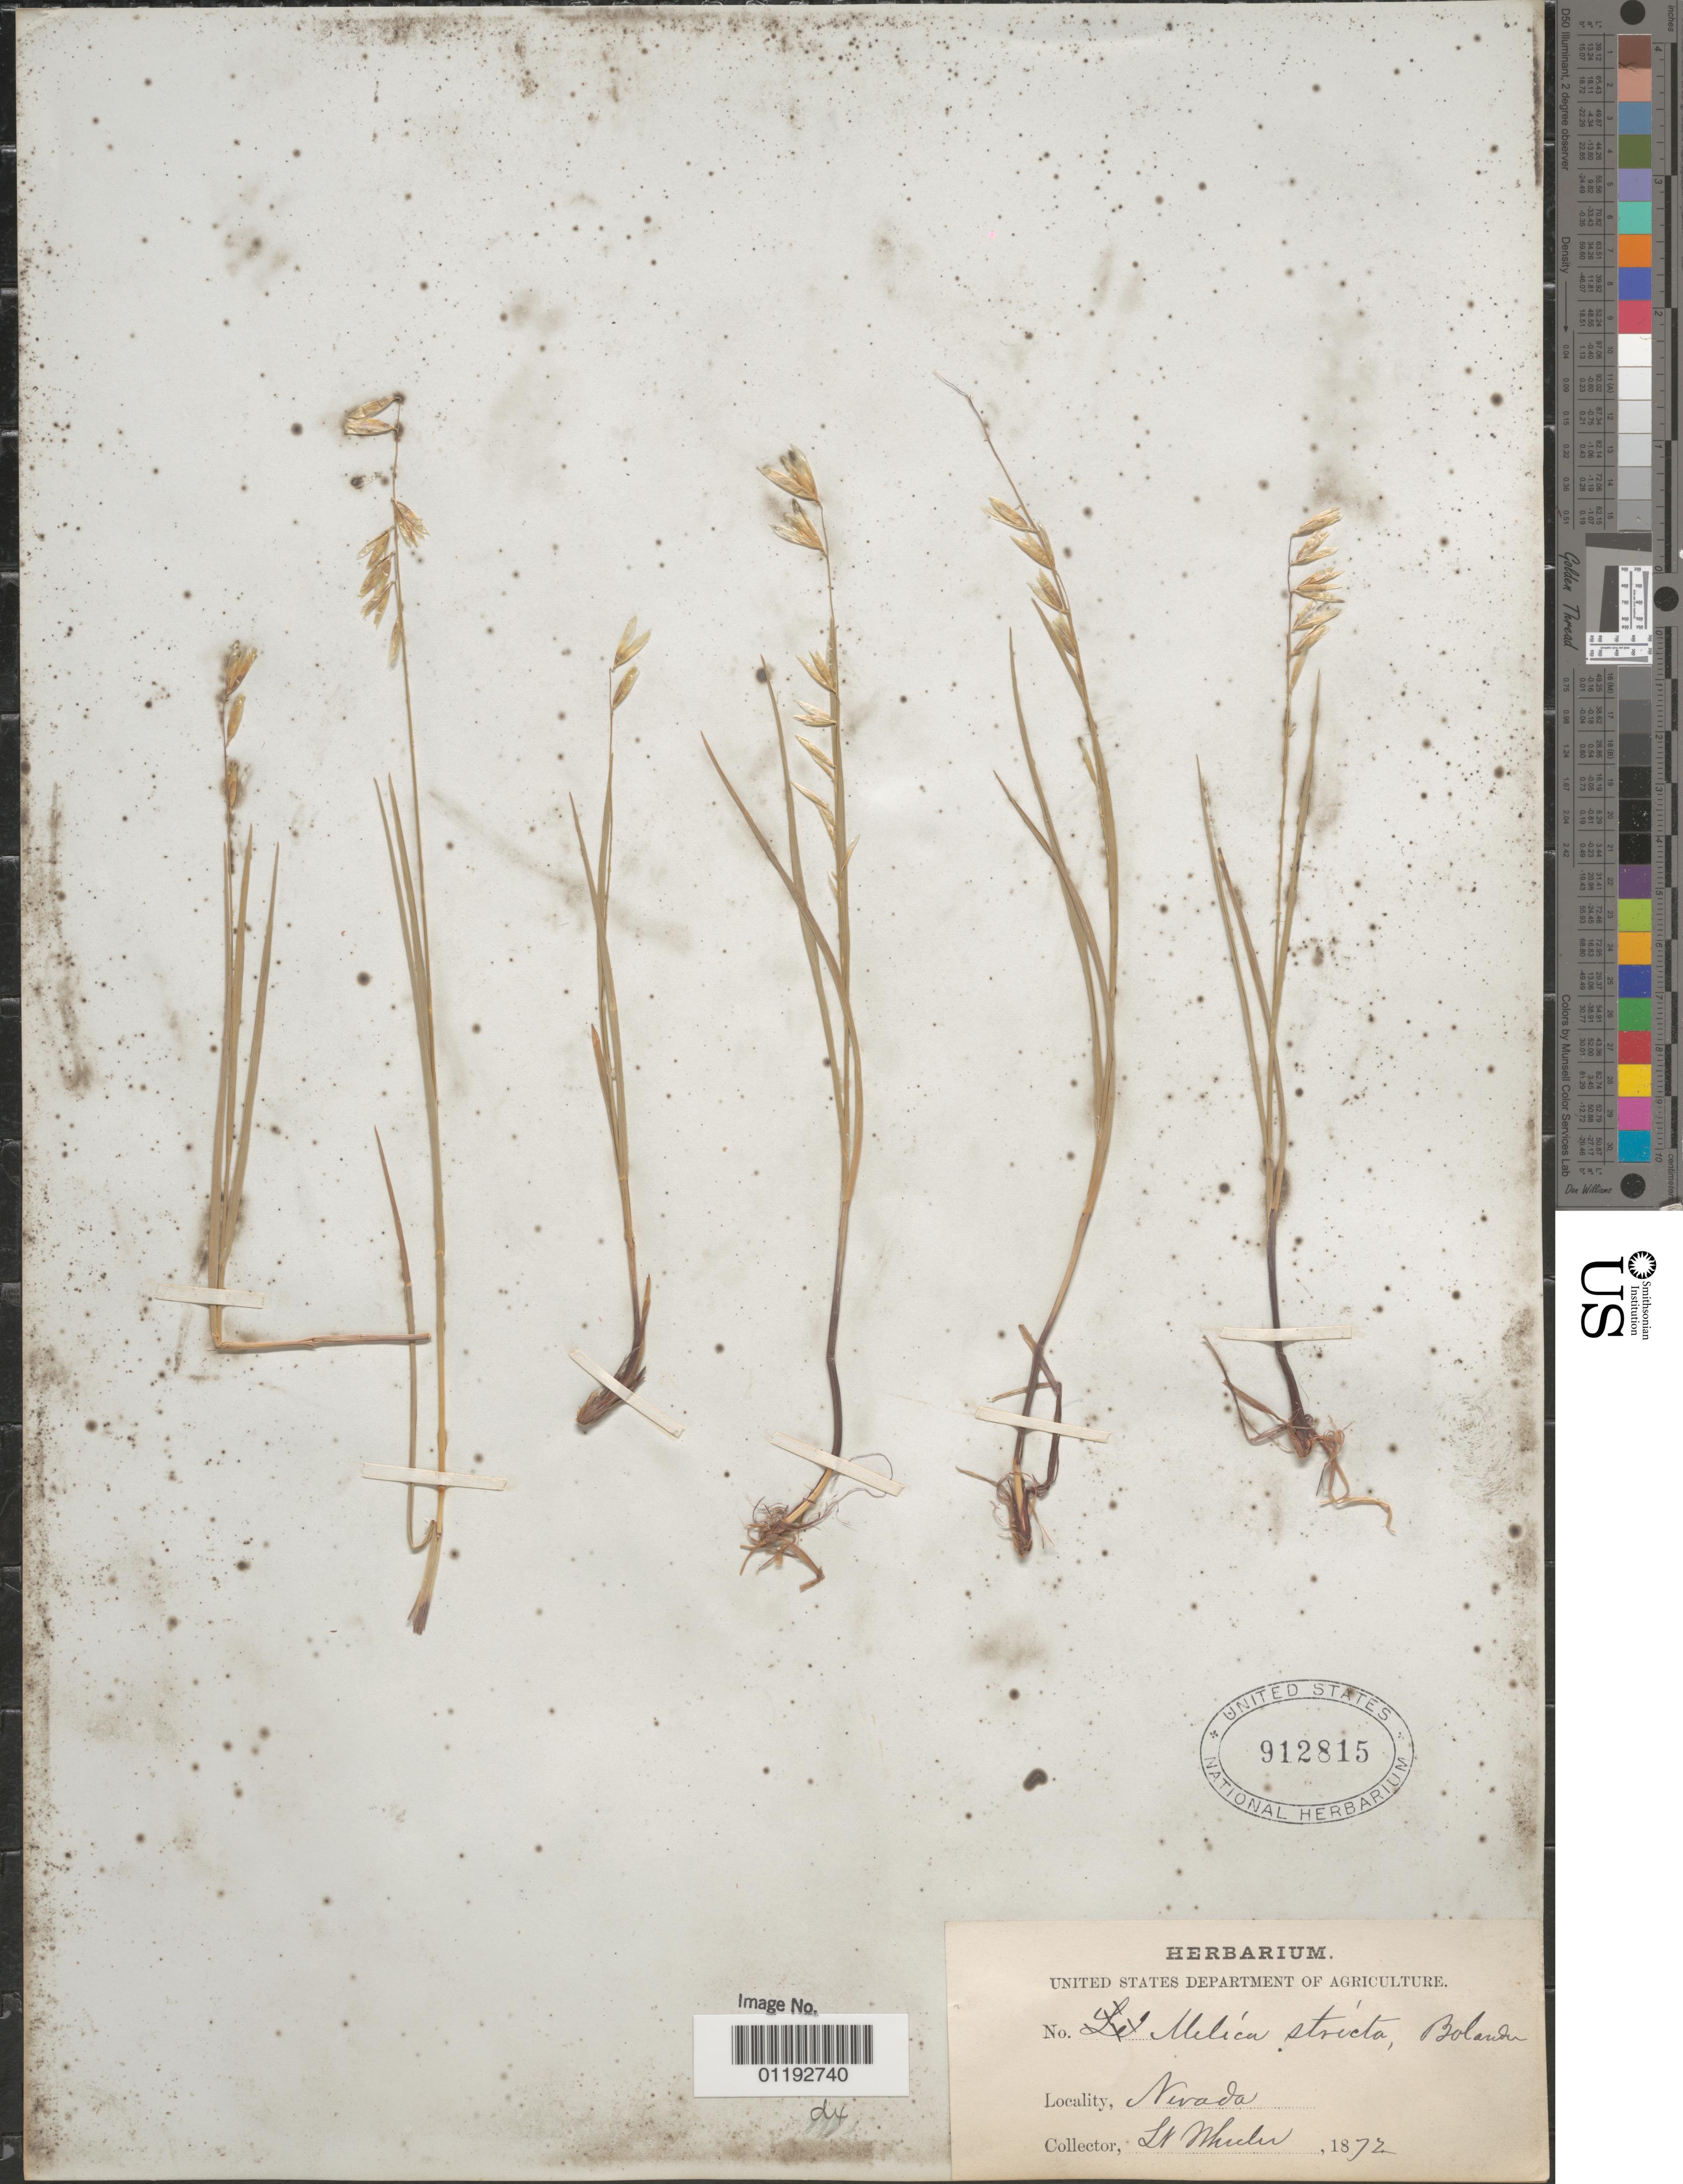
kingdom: Plantae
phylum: Tracheophyta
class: Liliopsida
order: Poales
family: Poaceae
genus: Melica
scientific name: Melica stricta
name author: Bol.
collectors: -- Wheeler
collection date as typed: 1872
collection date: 1872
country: United States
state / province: Nevada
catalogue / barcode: US 912815